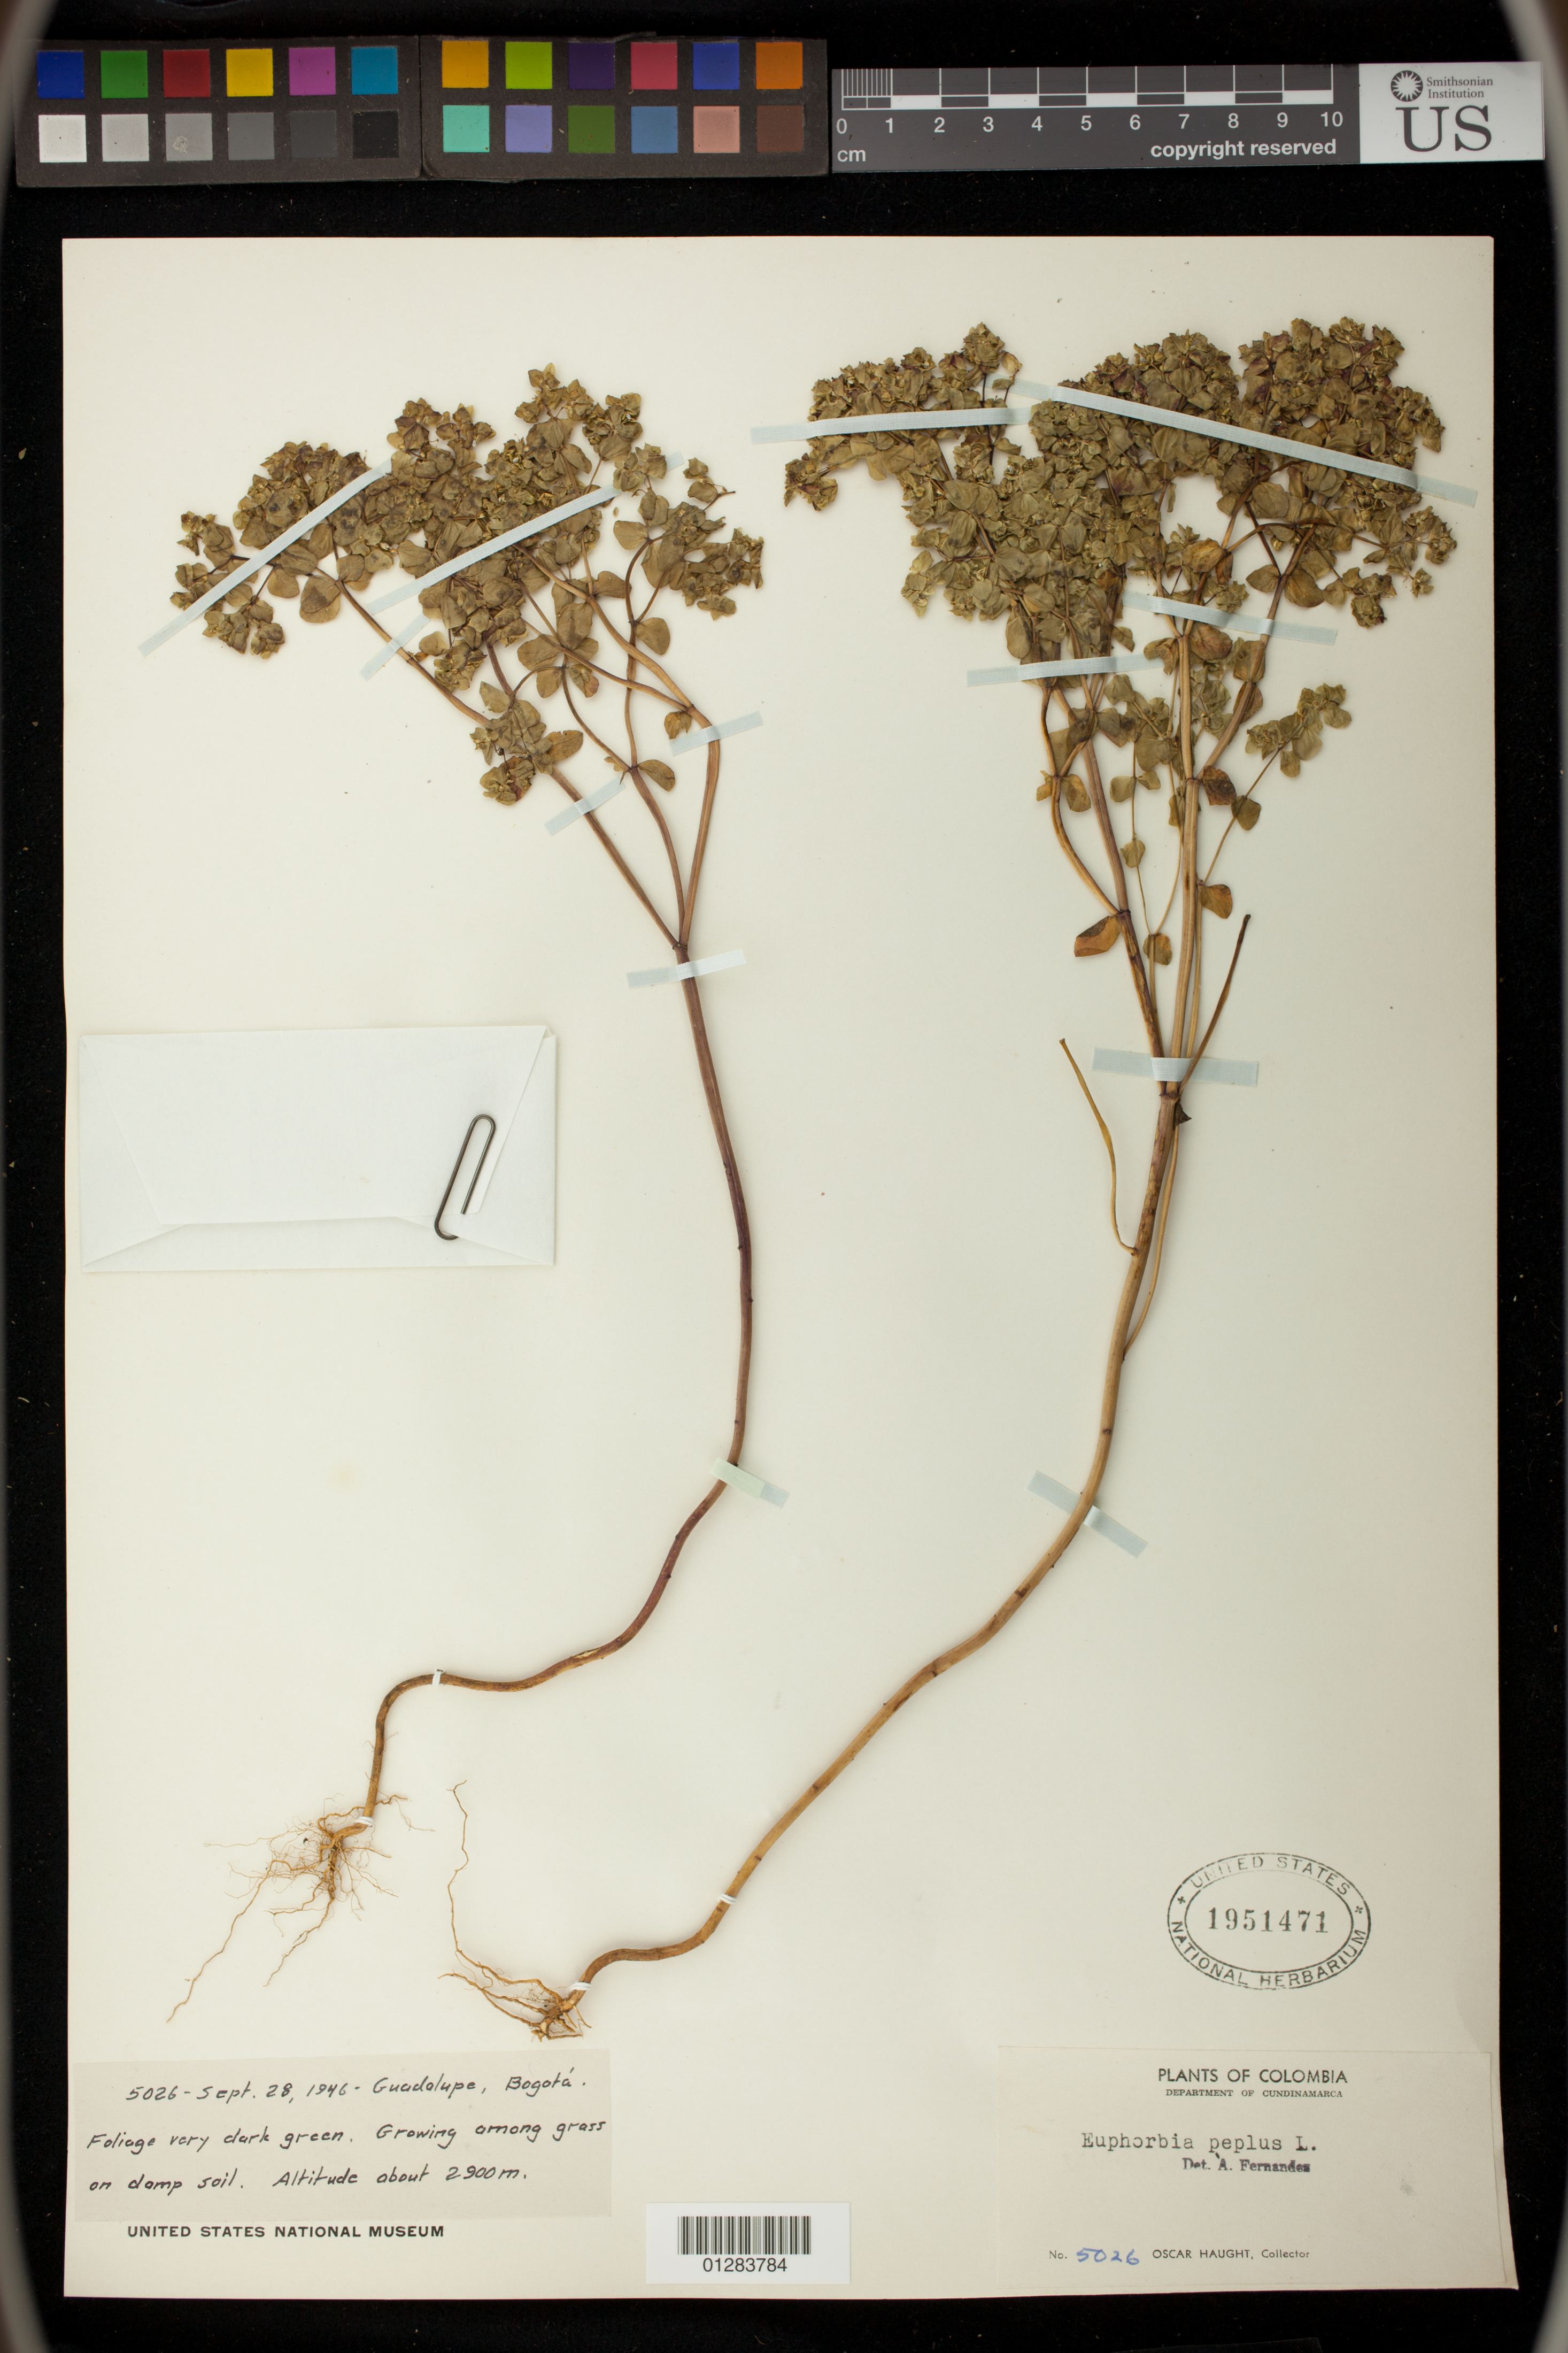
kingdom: Plantae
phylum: Tracheophyta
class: Magnoliopsida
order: Malpighiales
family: Euphorbiaceae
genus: Euphorbia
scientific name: Euphorbia peplus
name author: L.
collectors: O. Haught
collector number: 5026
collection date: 1946-09-28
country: Colombia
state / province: Cundinamarca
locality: Bogota, Guadolupe.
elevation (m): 2900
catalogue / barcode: US 1951471